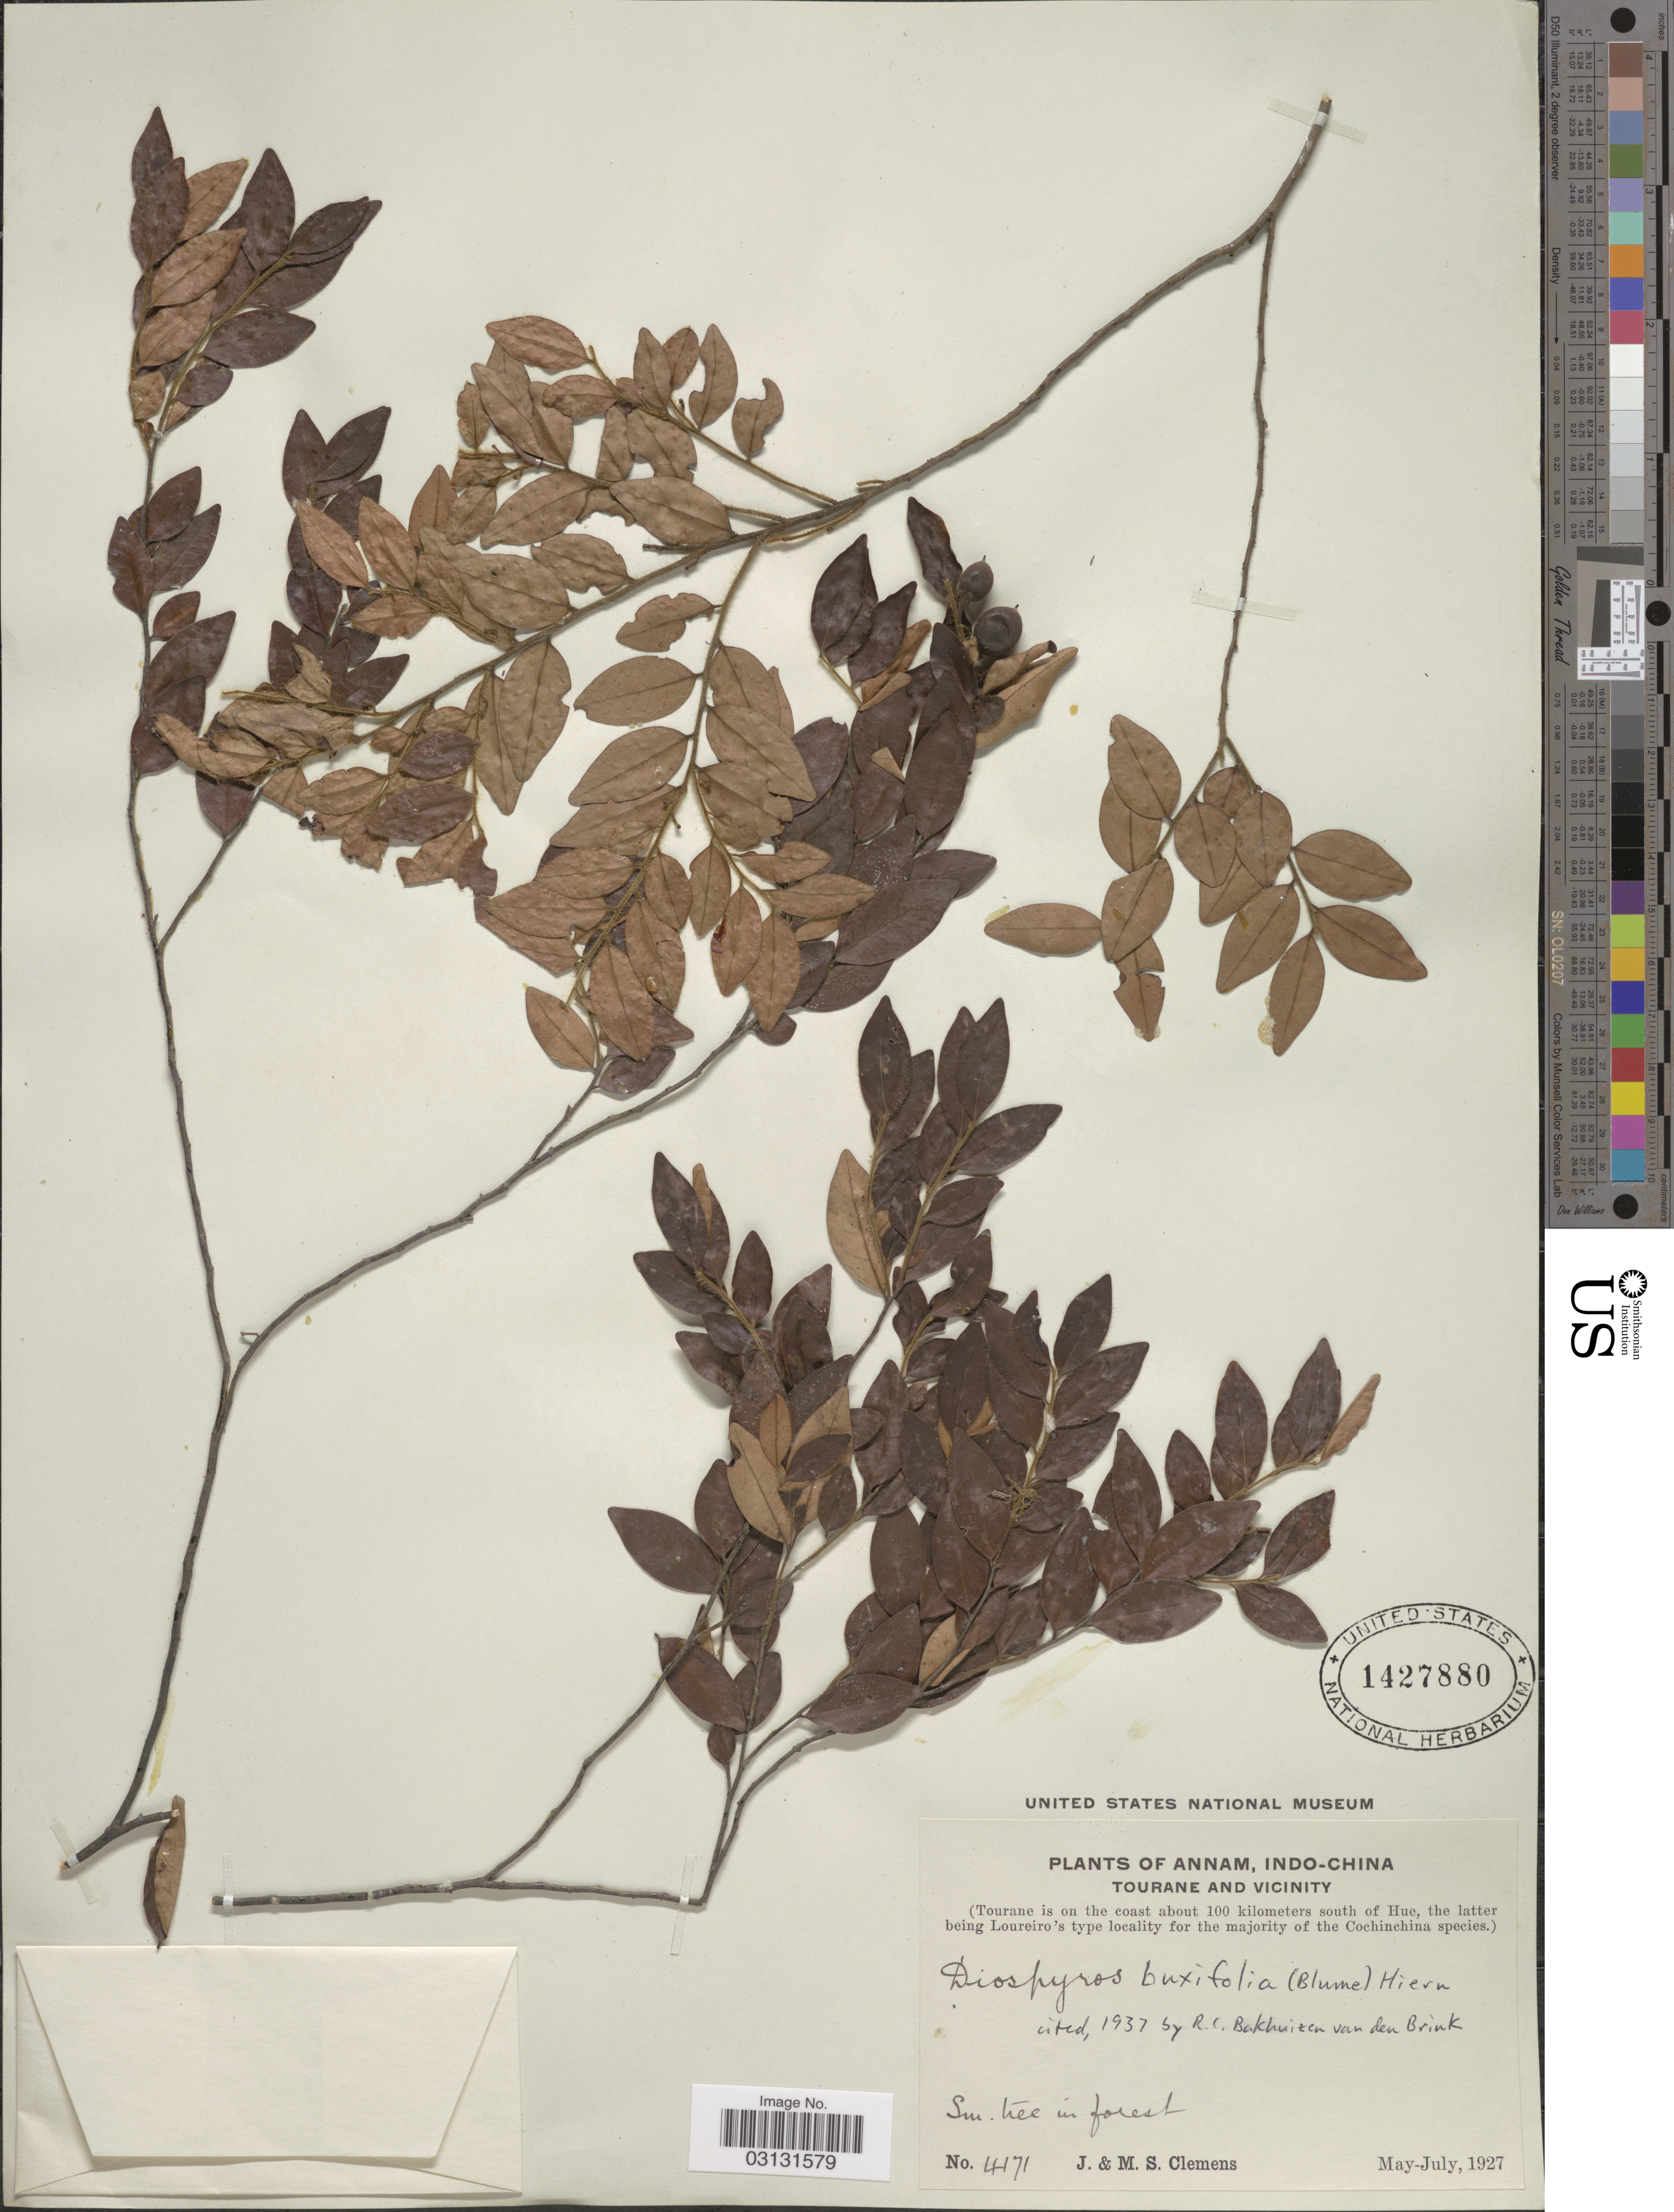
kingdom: Plantae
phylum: Tracheophyta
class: Magnoliopsida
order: Ericales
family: Ebenaceae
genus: Diospyros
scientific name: Diospyros buxifolia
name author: (Blume) Hiern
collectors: J. Clemens & M. S. Clemens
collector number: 4171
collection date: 1927-05/1927-07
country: Vietnam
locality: Annam, Indo-China, Tourane and Vicinity.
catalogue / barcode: US 1427880